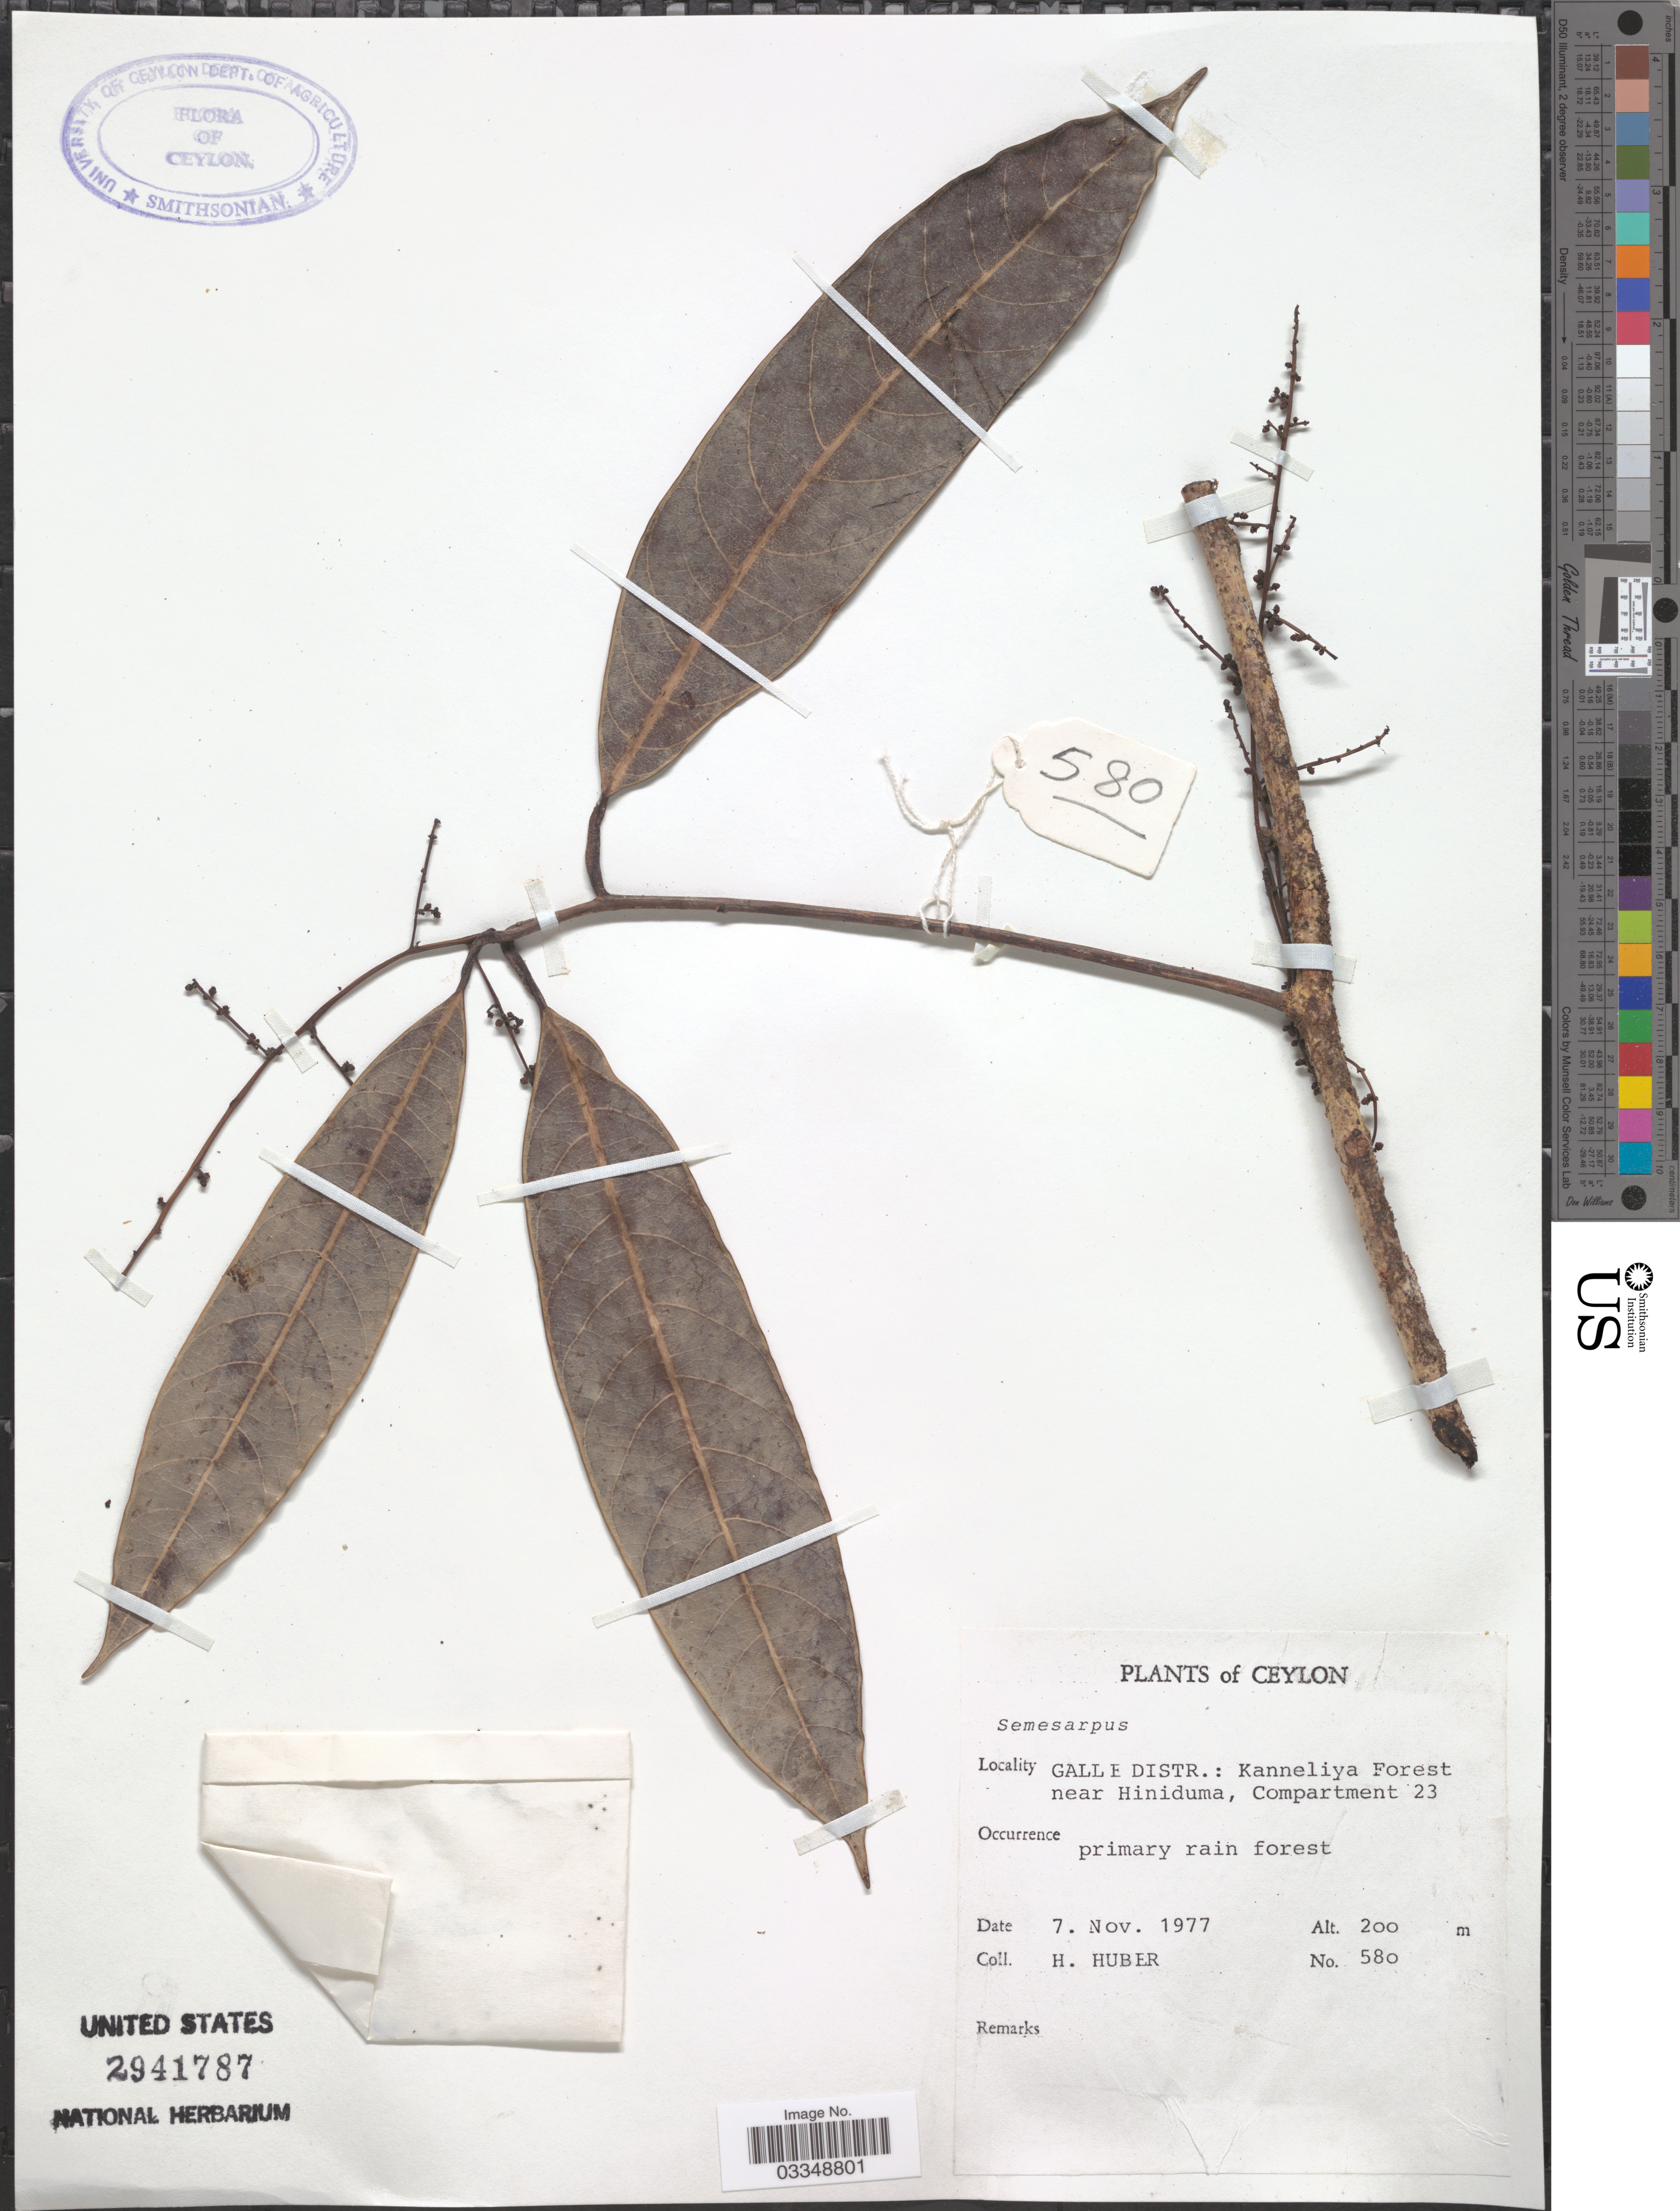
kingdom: Plantae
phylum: Tracheophyta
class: Magnoliopsida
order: Sapindales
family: Anacardiaceae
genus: Semecarpus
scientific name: Semecarpus sp.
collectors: H. Huber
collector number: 580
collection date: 1977-11-07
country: Sri Lanka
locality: Ceylon. Galle Distr.: Kanneliya Forest near Hiniduma, Compartment 23.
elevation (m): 200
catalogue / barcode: US 2941787